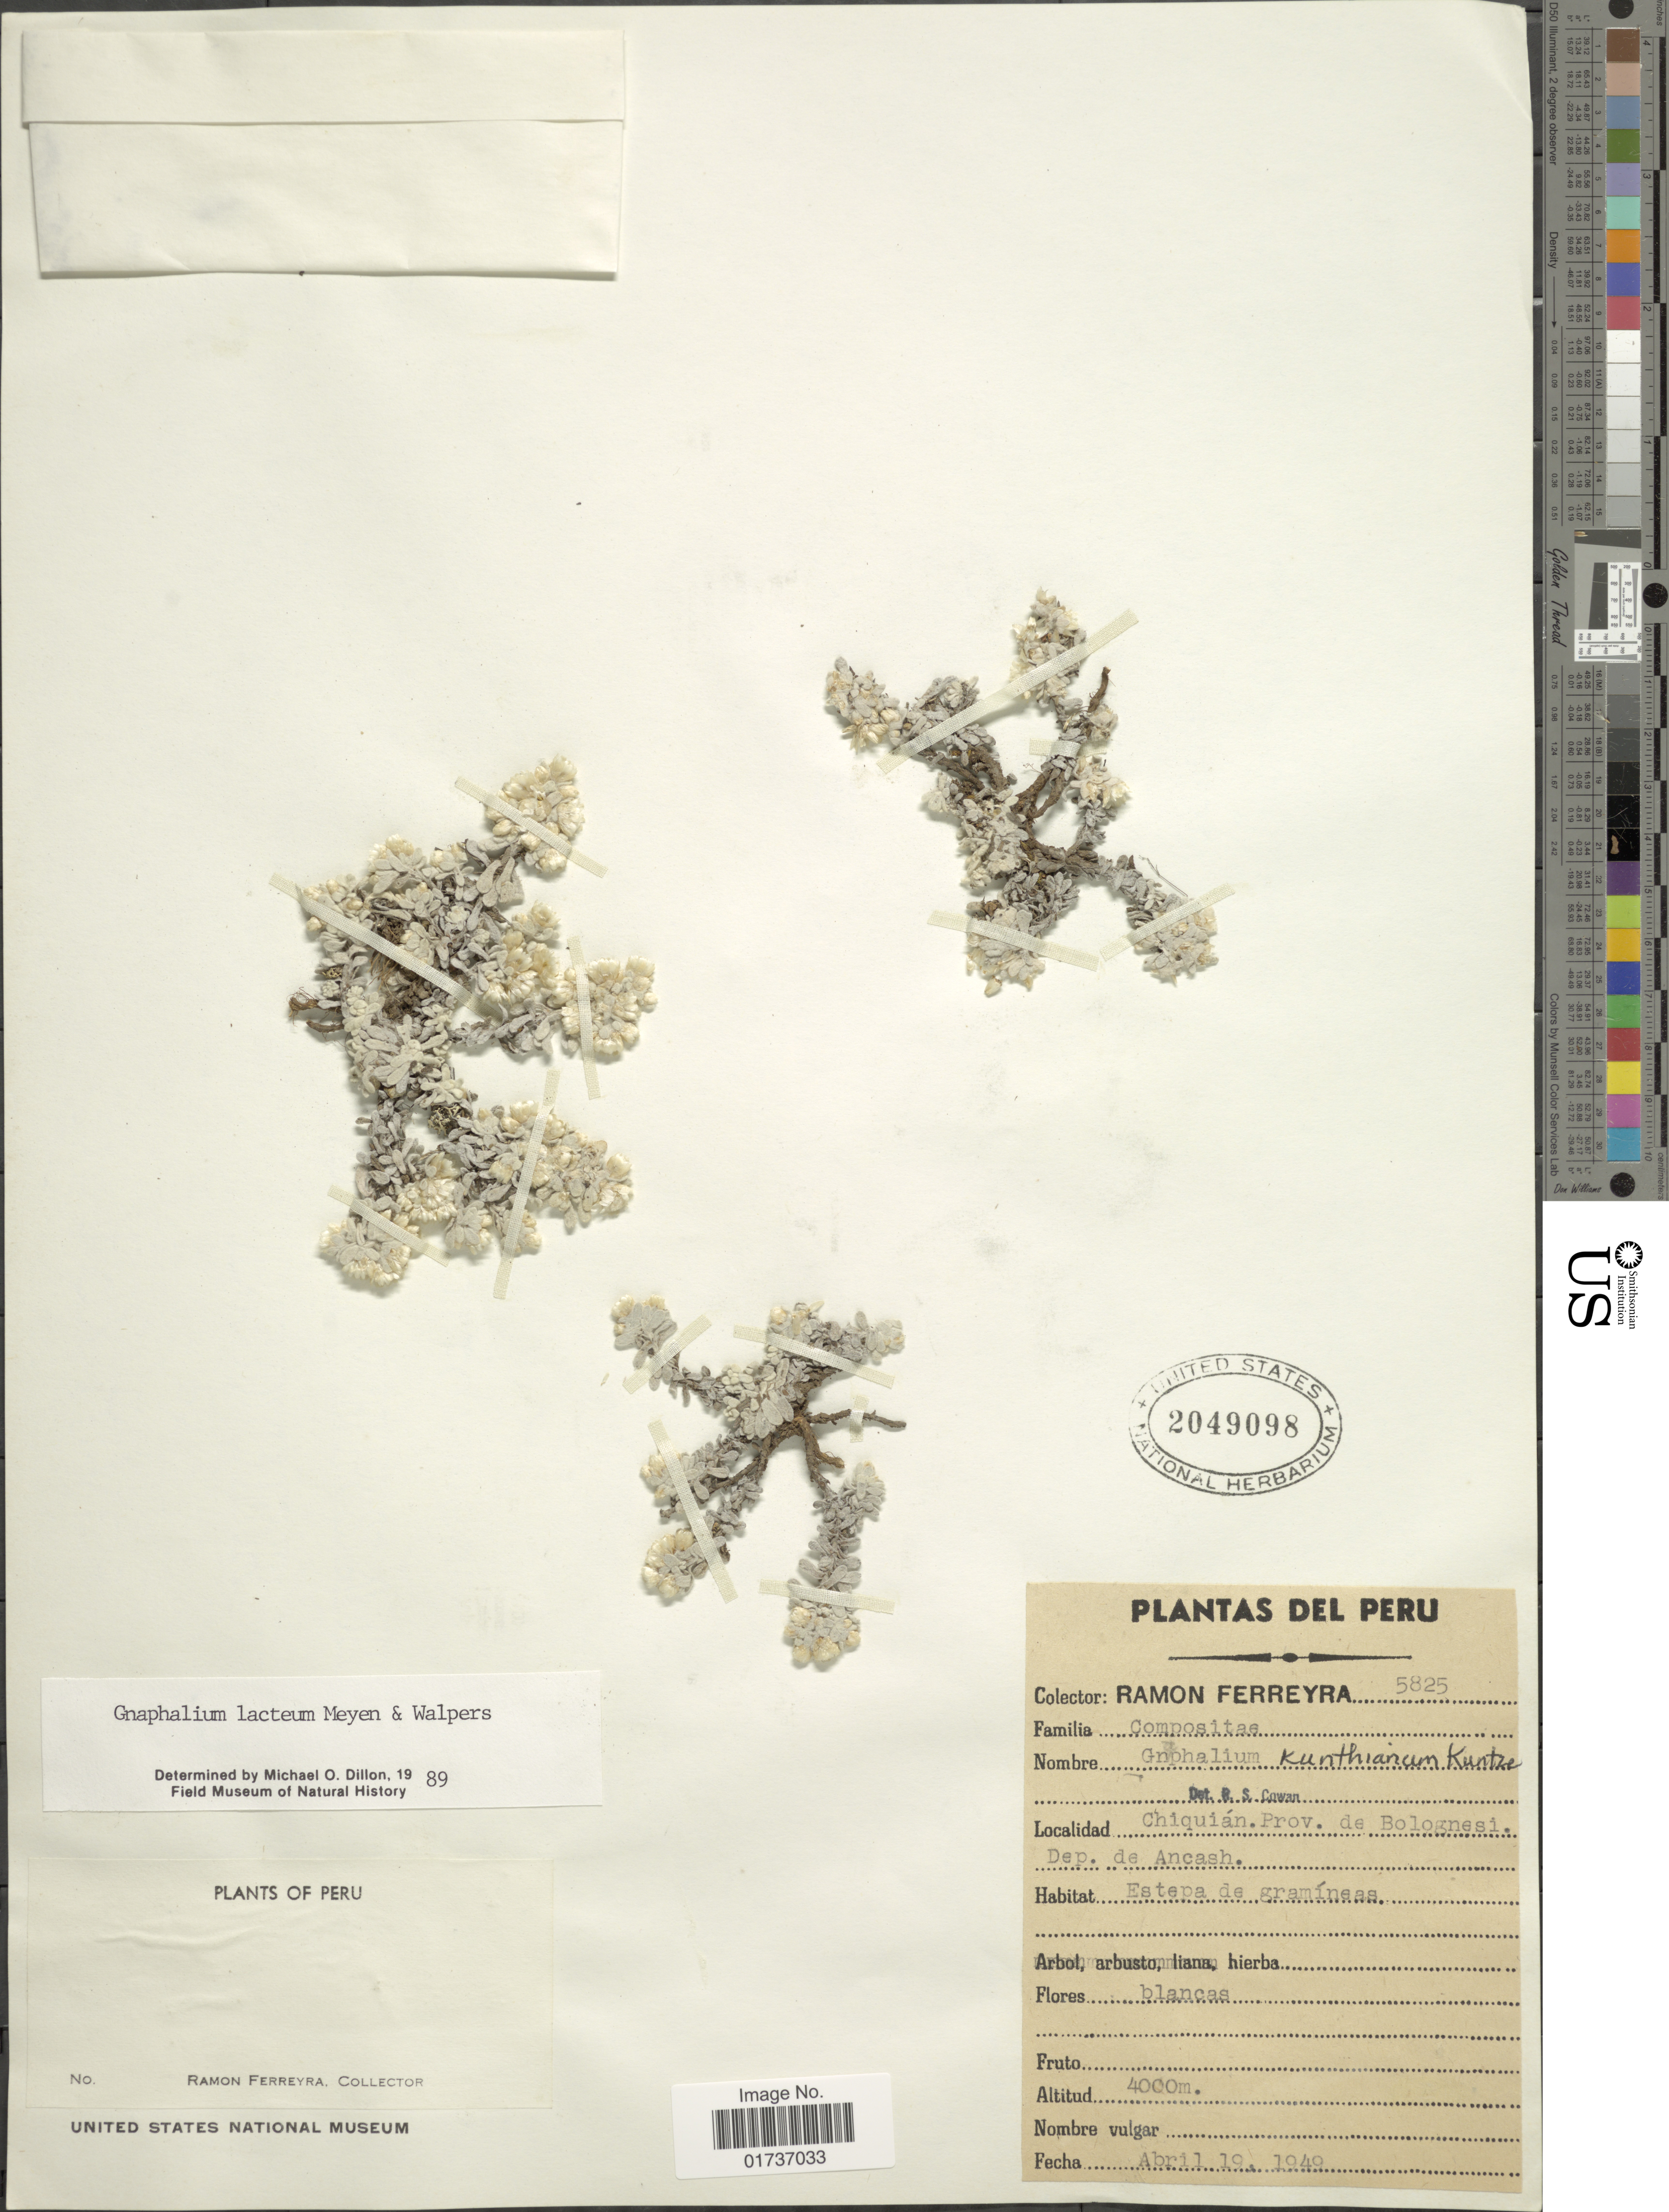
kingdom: Plantae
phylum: Tracheophyta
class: Magnoliopsida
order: Asterales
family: Asteraceae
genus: Gnaphalium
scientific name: Gnaphalium lacteum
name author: Meyen & Walp.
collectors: R. A. Ferreyra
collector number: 5825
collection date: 1949-04-19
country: Peru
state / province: Ancash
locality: Chiquián, Prov. de Bolognesi, Dep. de Ancash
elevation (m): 4000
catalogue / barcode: US 2049098